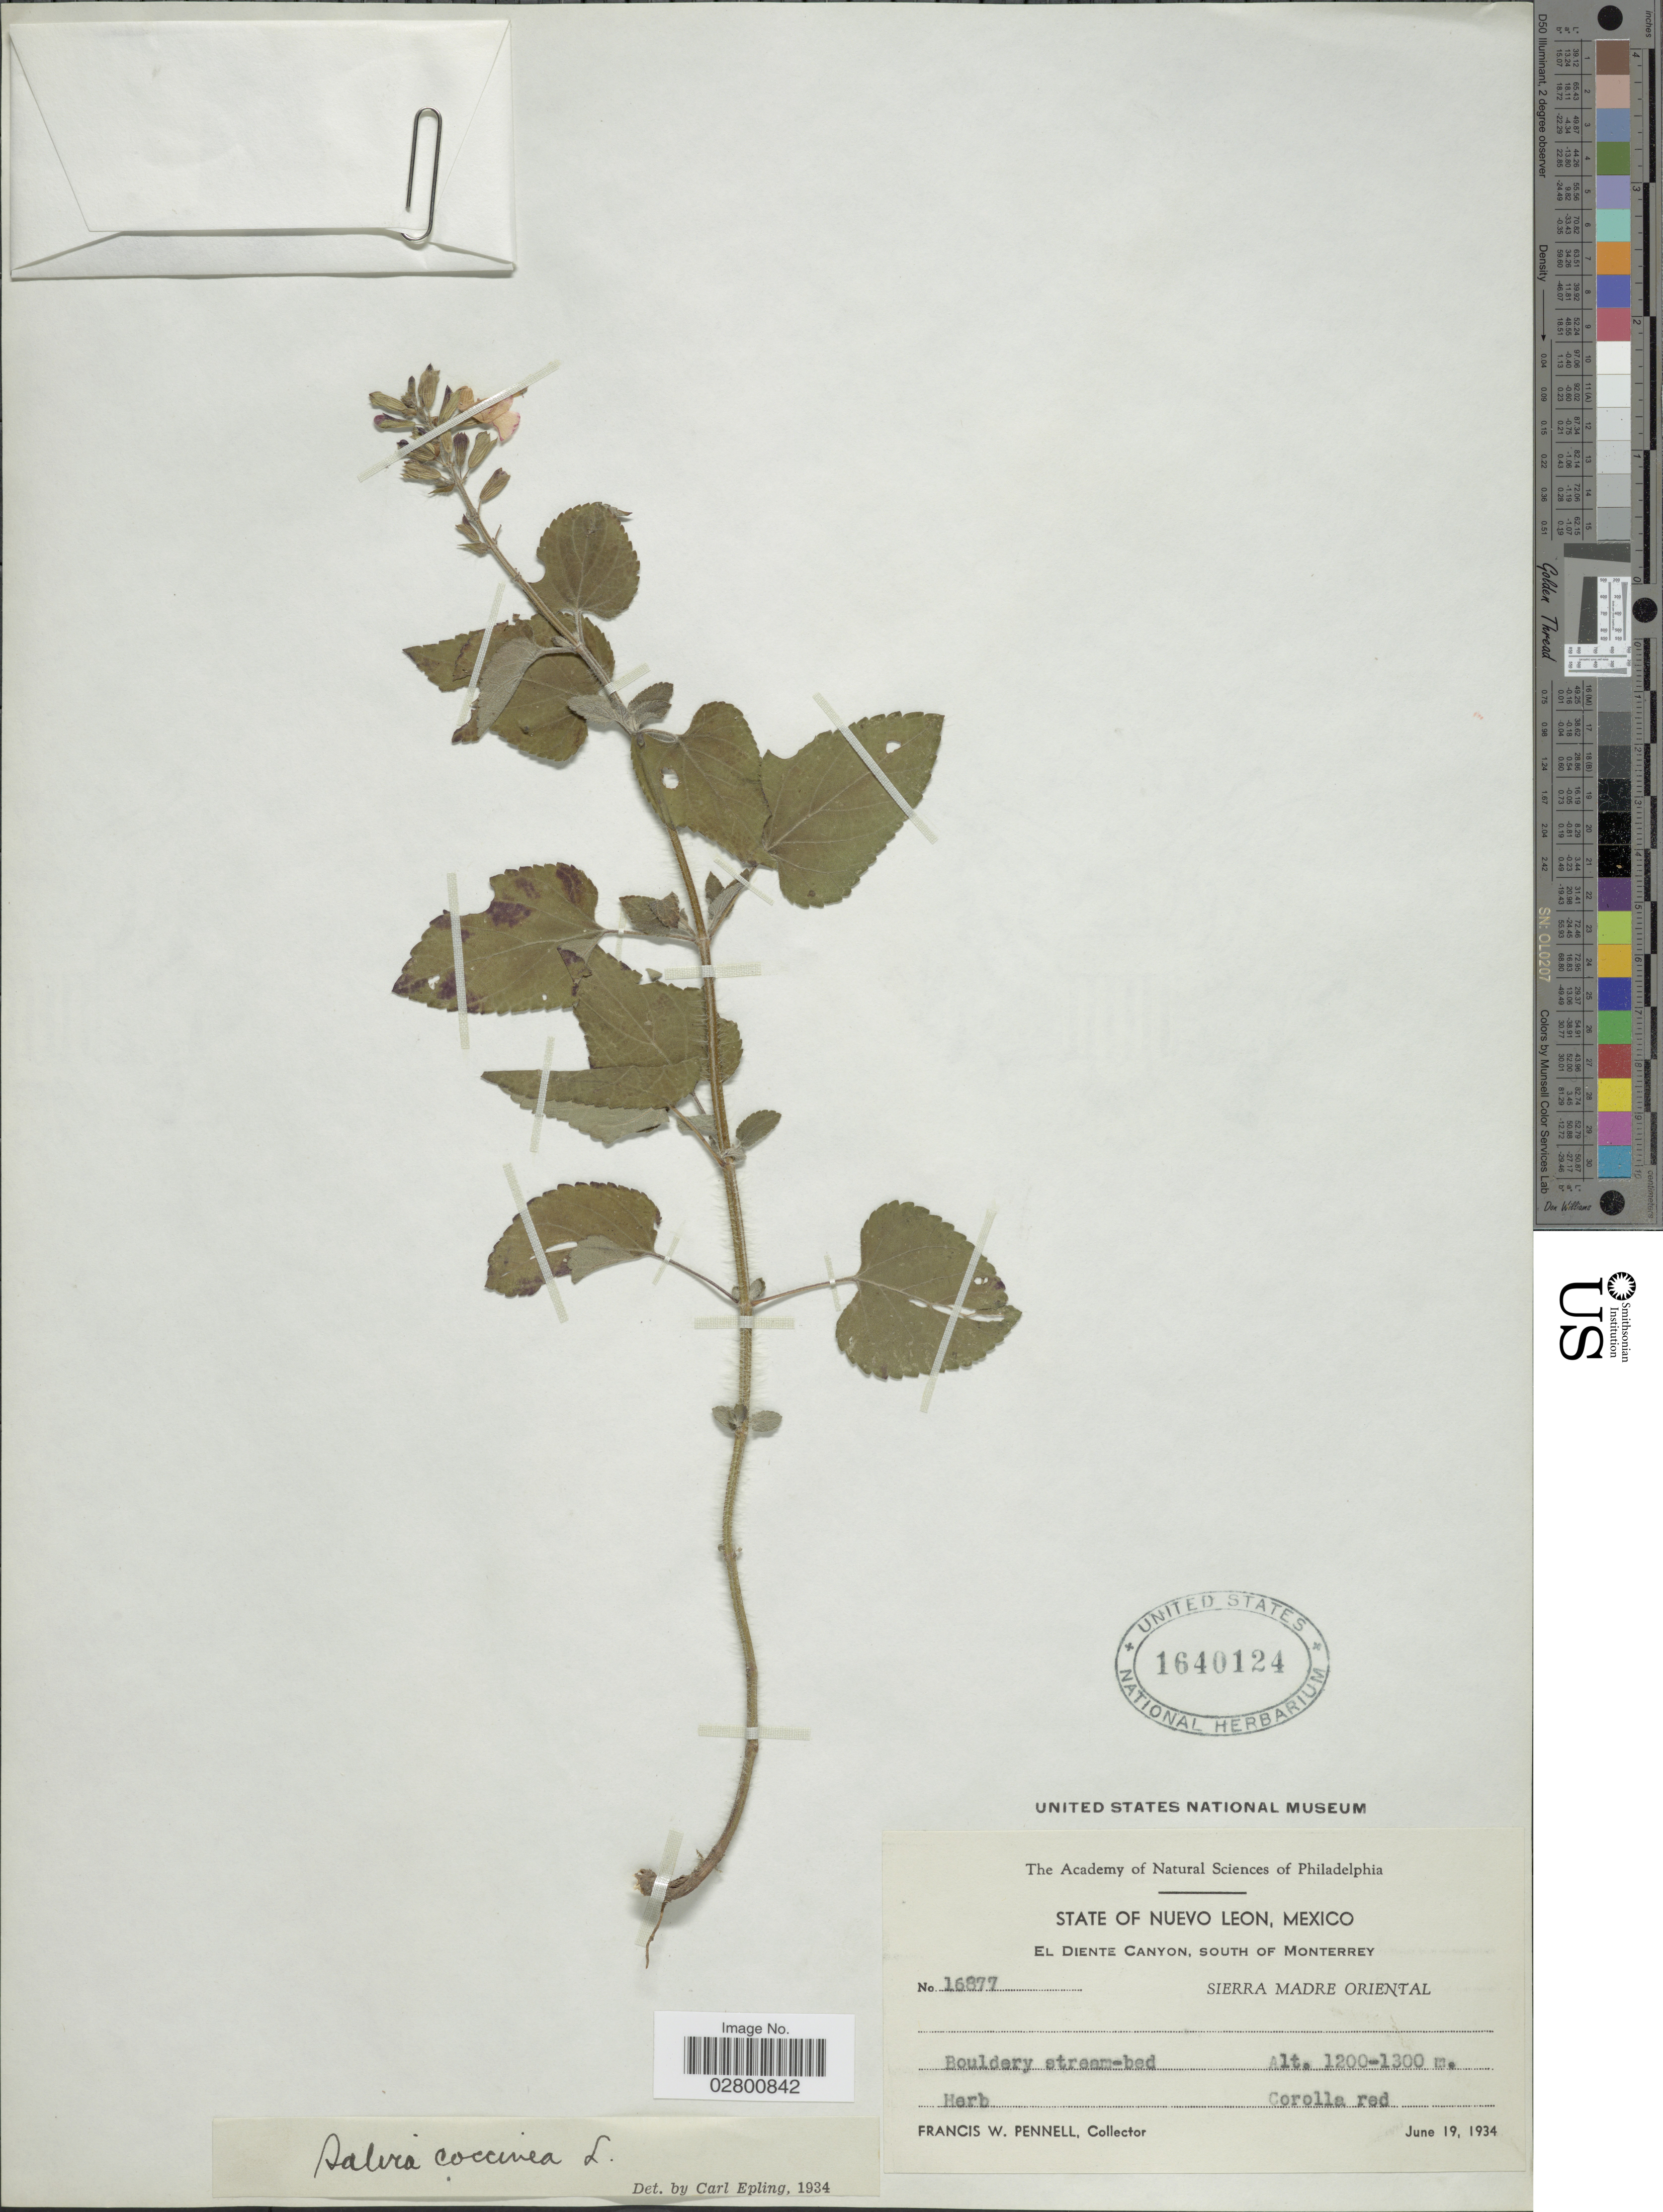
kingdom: Plantae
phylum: Tracheophyta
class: Magnoliopsida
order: Lamiales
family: Lamiaceae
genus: Salvia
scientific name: Salvia coccinea 'Naples Lavender'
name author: L. f. ex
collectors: F. W. Pennell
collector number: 16877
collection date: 1934-06-19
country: Mexico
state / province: Nuevo León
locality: El Diente Canyon, south of Monterrey. Sierra Madre Oriental. Bouldery stream-bed.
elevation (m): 1200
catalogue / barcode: US 1640124